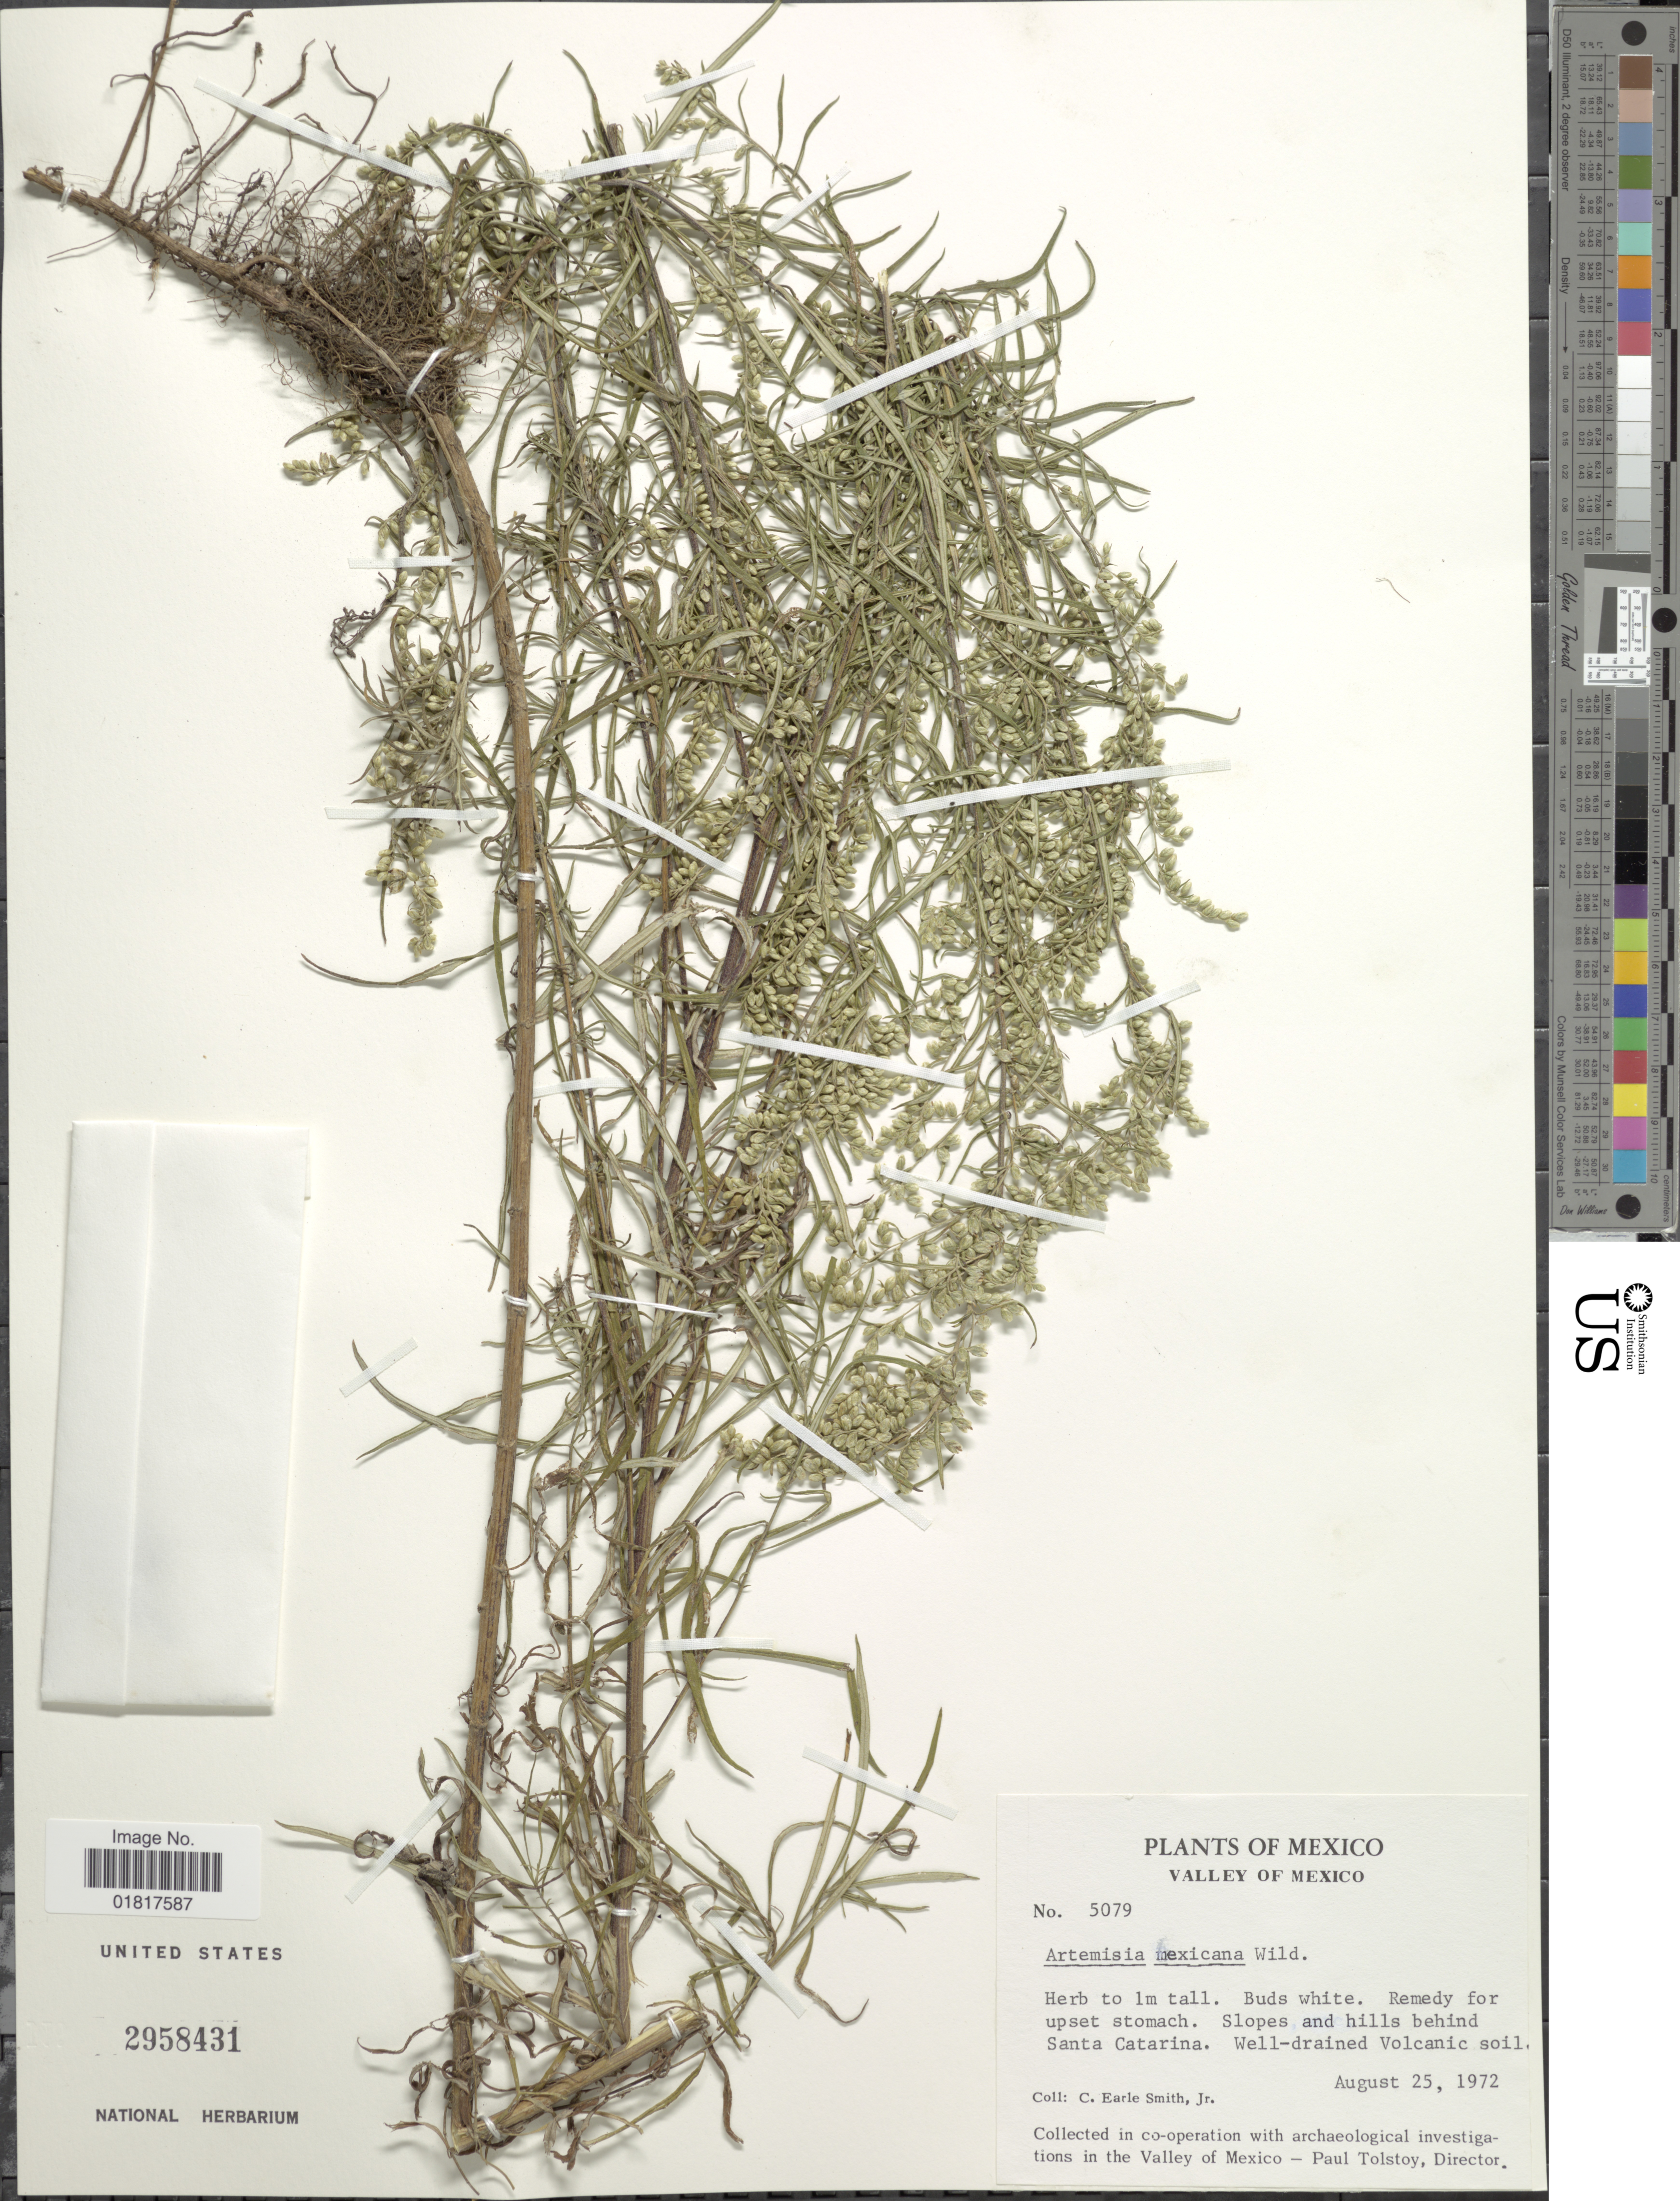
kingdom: Plantae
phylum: Tracheophyta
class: Magnoliopsida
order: Asterales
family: Asteraceae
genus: Artemisia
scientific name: Artemisia ludoviciana subsp. mexicana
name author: (Willd. ex Spreng.) D.D. Keck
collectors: C. E. Smith Jr.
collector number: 5079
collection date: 1972-08-25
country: Mexico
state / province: México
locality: Valley of Mexico. Slopes and hills behind Santa Catarina. Well-drained Volcanic soil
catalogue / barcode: US 2958431